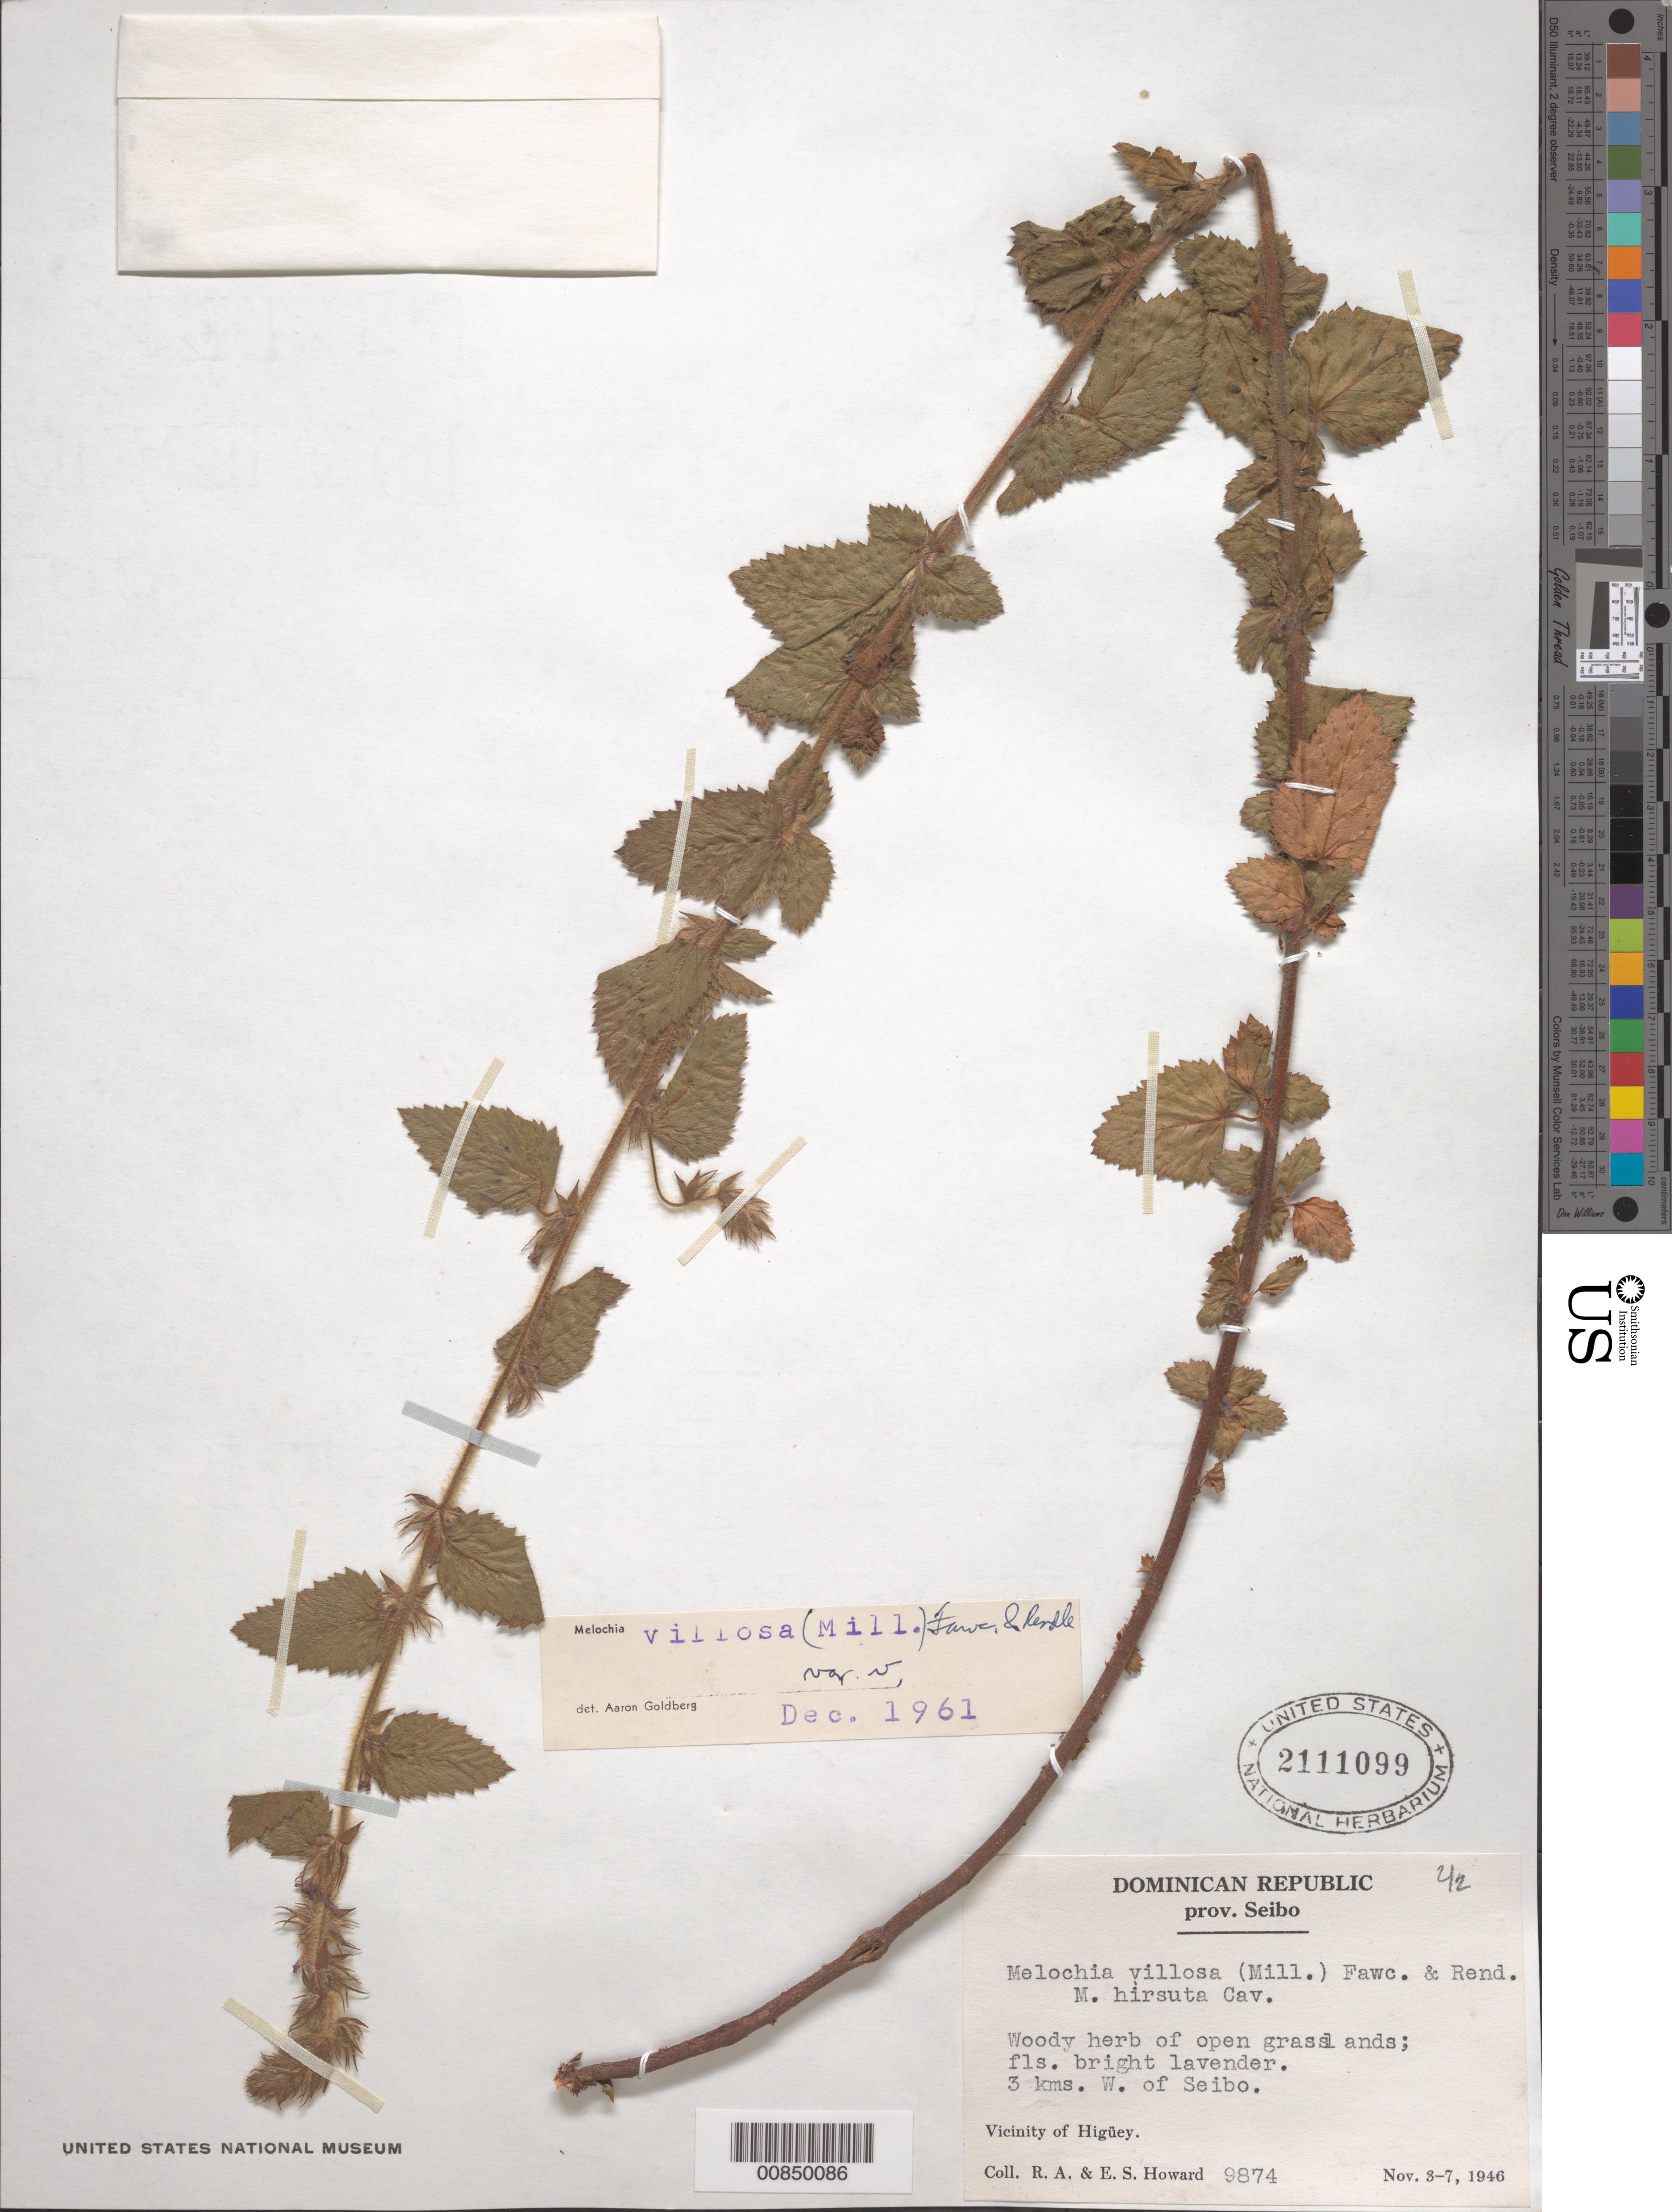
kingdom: Plantae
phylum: Tracheophyta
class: Magnoliopsida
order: Malvales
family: Malvaceae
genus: Melochia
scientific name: Melochia spicata var. spicata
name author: (L.) Fryxell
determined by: Dorr, L. J., (BOT), Smithsonian Institution - National Museum of Natural History (UNITED STATES)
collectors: R. A. Howard & E. S. Howard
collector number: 9874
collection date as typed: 03 Nov 1946 to 07 Nov 1946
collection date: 1946-11-03/1946-11-07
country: Dominican Republic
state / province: El Seibo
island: Hispaniola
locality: Vicinity of Higüey, 3 kms. W of El Seibo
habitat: Open grasslands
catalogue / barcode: US 2111099